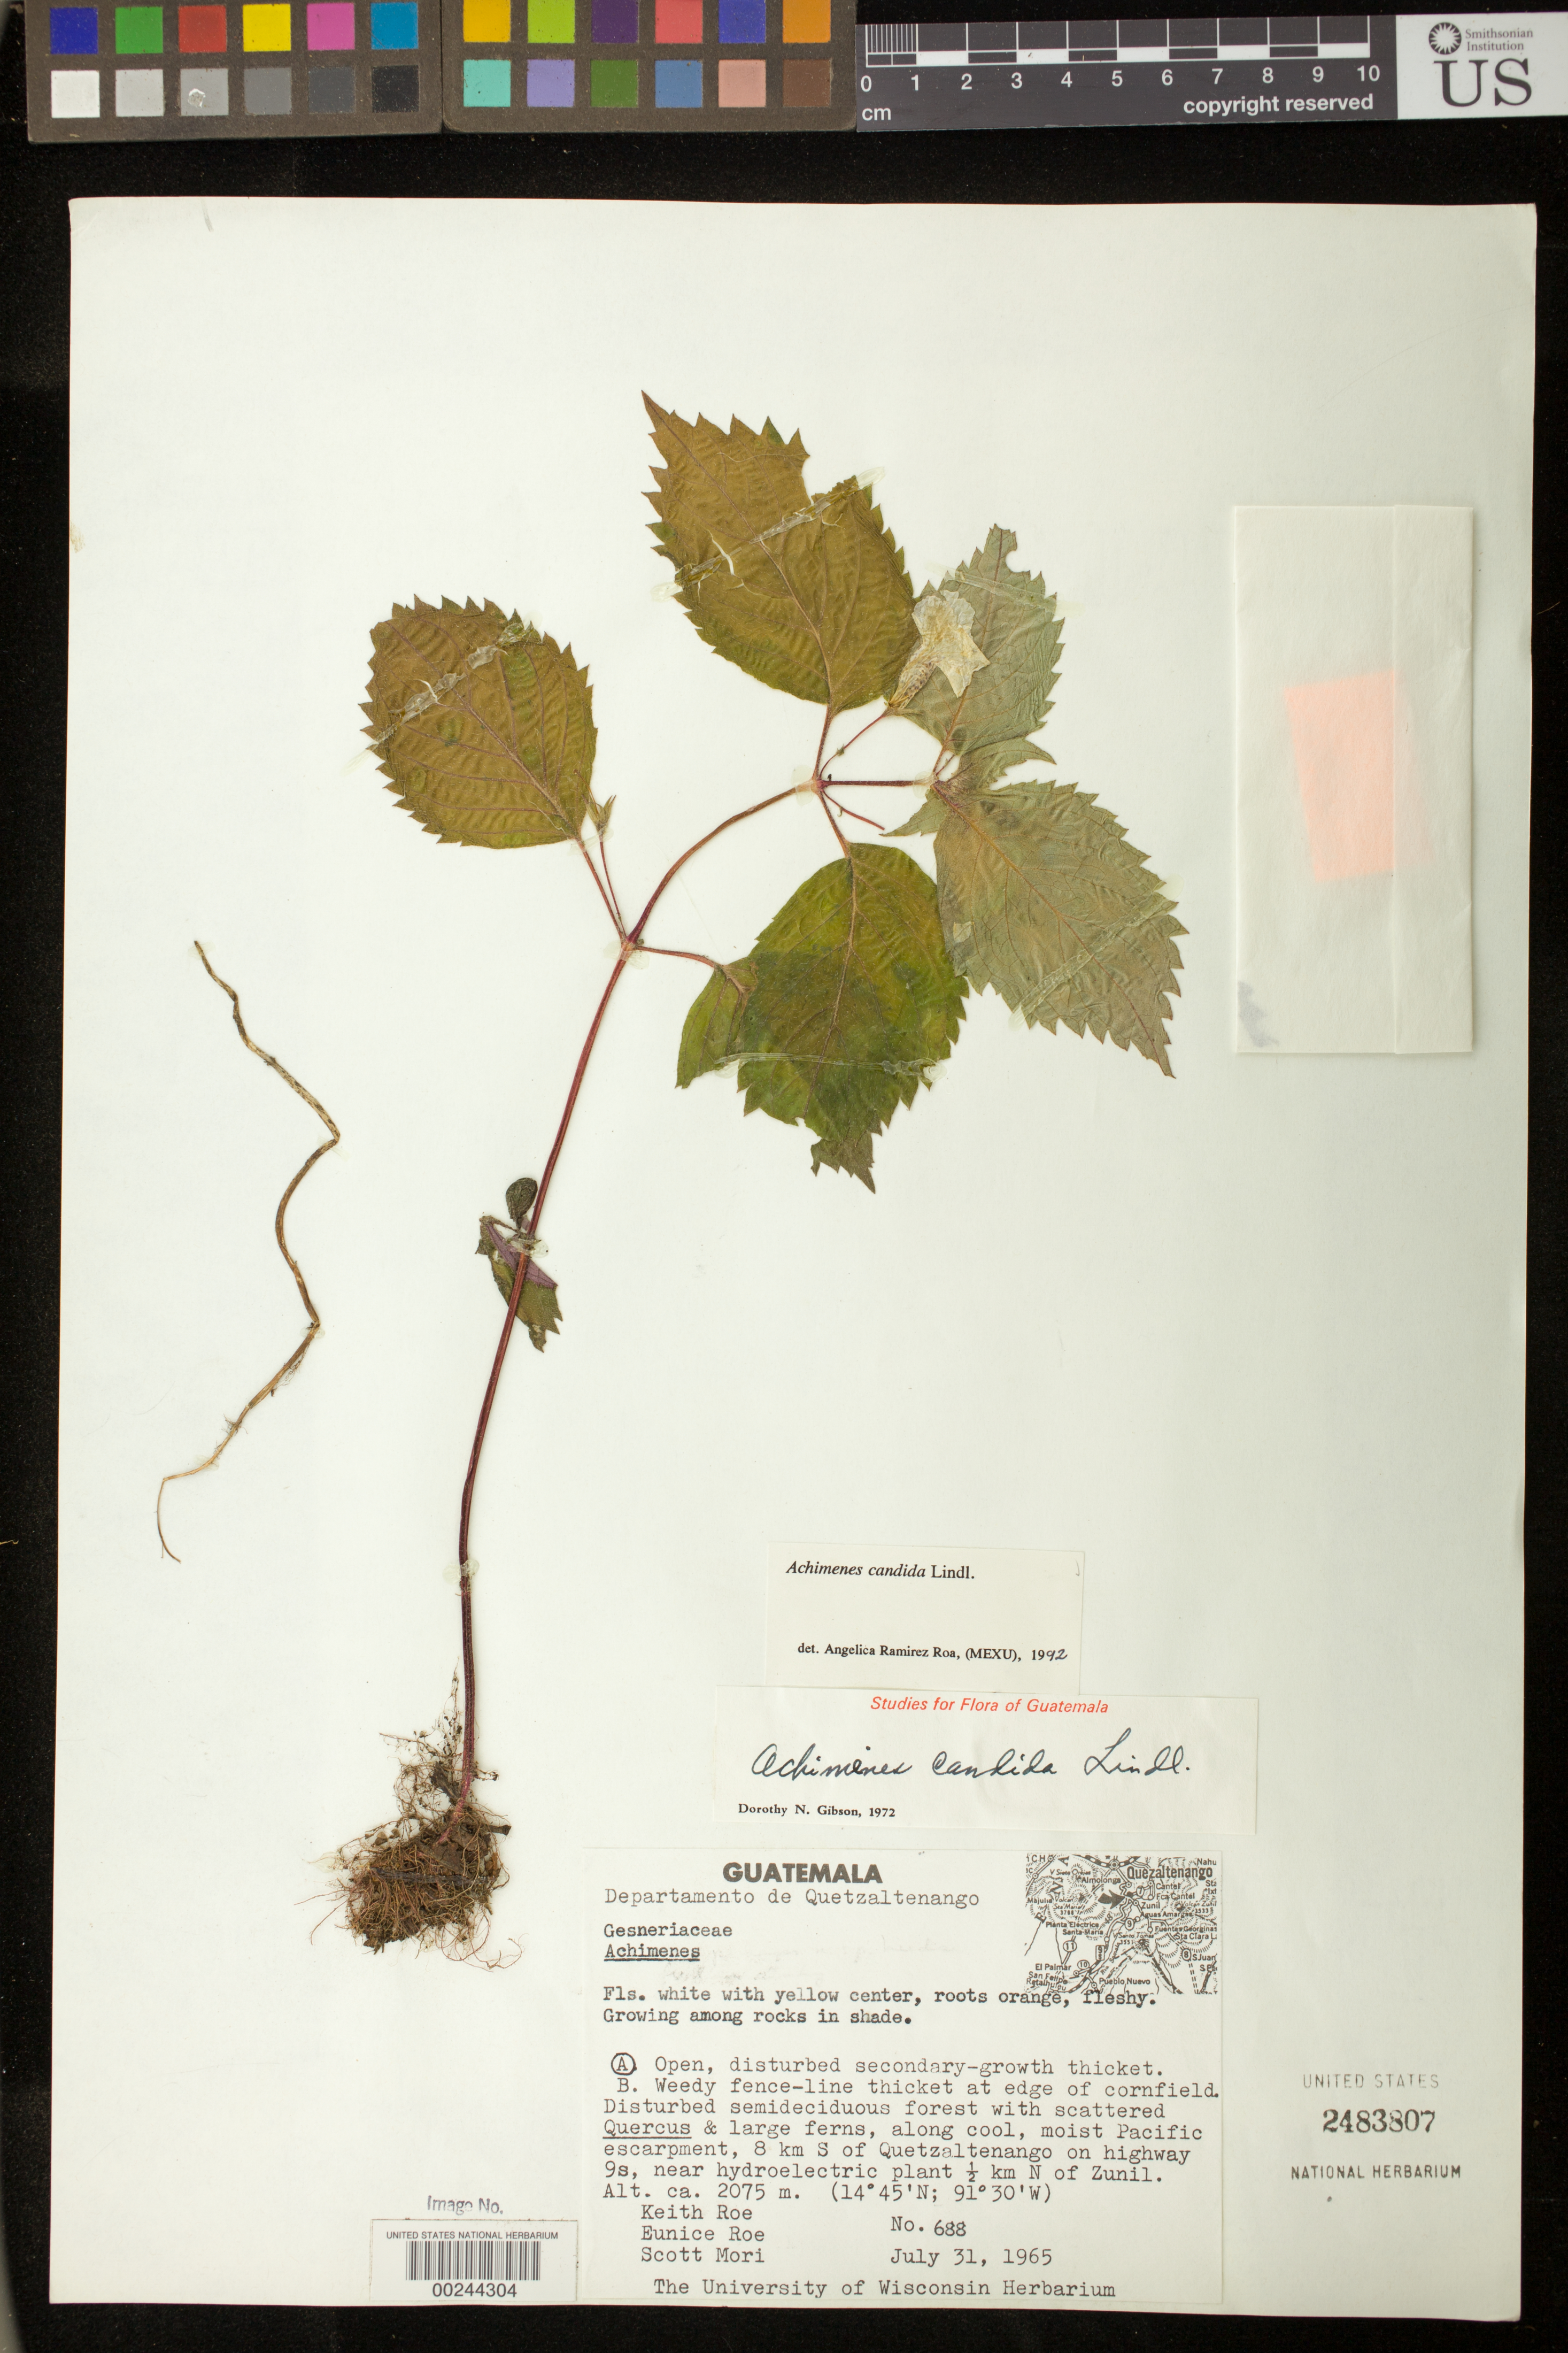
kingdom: Plantae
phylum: Tracheophyta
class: Magnoliopsida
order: Lamiales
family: Gesneriaceae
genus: Achimenes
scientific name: Achimenes candida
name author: Lindl.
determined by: Ramírez-Roa, A.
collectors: K. Roe, E. Roe & S. Mori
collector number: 688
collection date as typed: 31 Jul 1965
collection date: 1965-07-31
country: Guatemala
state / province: Quetzaltenango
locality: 8 km S of Quetzaltenango on highway 9s, near hydroelectric plant 1/2 km N of Zunil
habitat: Open, disturbed secondary-growth thicket; growing among rocks in shade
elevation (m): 2075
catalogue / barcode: US 2483807